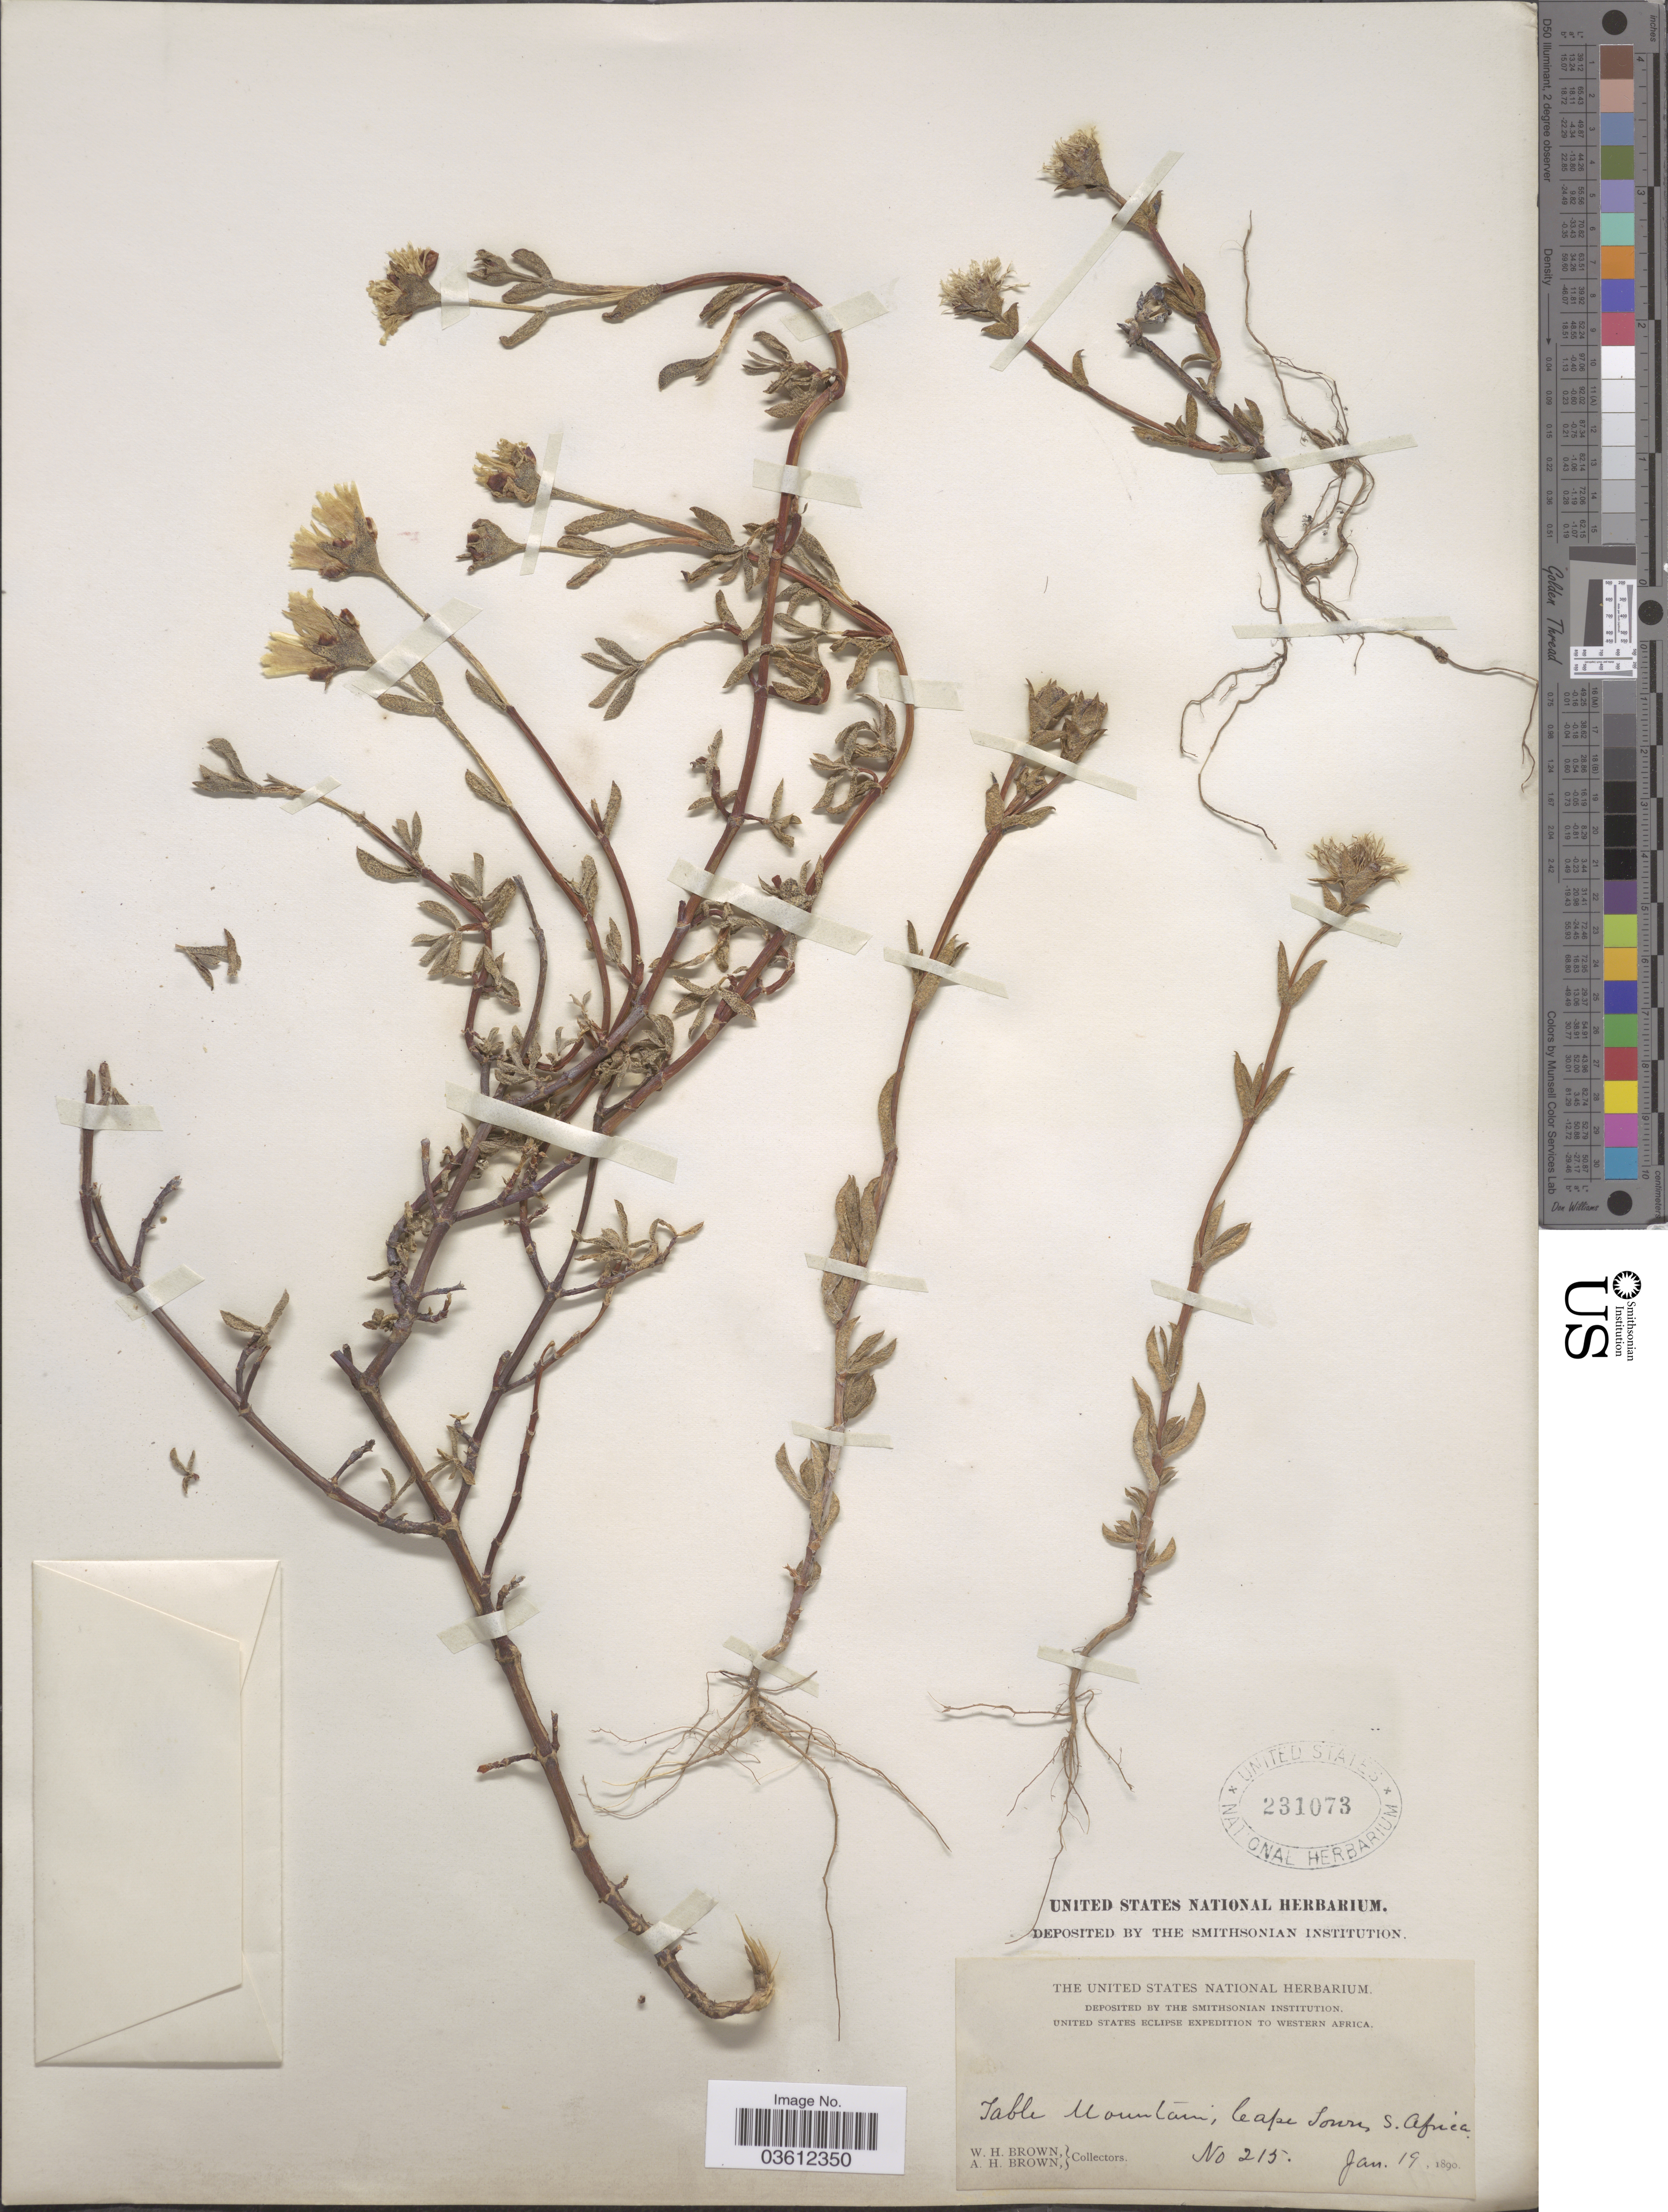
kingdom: Plantae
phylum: Tracheophyta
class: Magnoliopsida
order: Caryophyllales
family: Aizoaceae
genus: Mesembryanthemum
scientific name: Mesembryanthemum sp.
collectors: W. H. Brown & A. H. Brown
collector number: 215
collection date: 1890-01-19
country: South Africa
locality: Western Africa. Table Mountain, Cape Town, S. Africa.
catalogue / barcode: US 231073